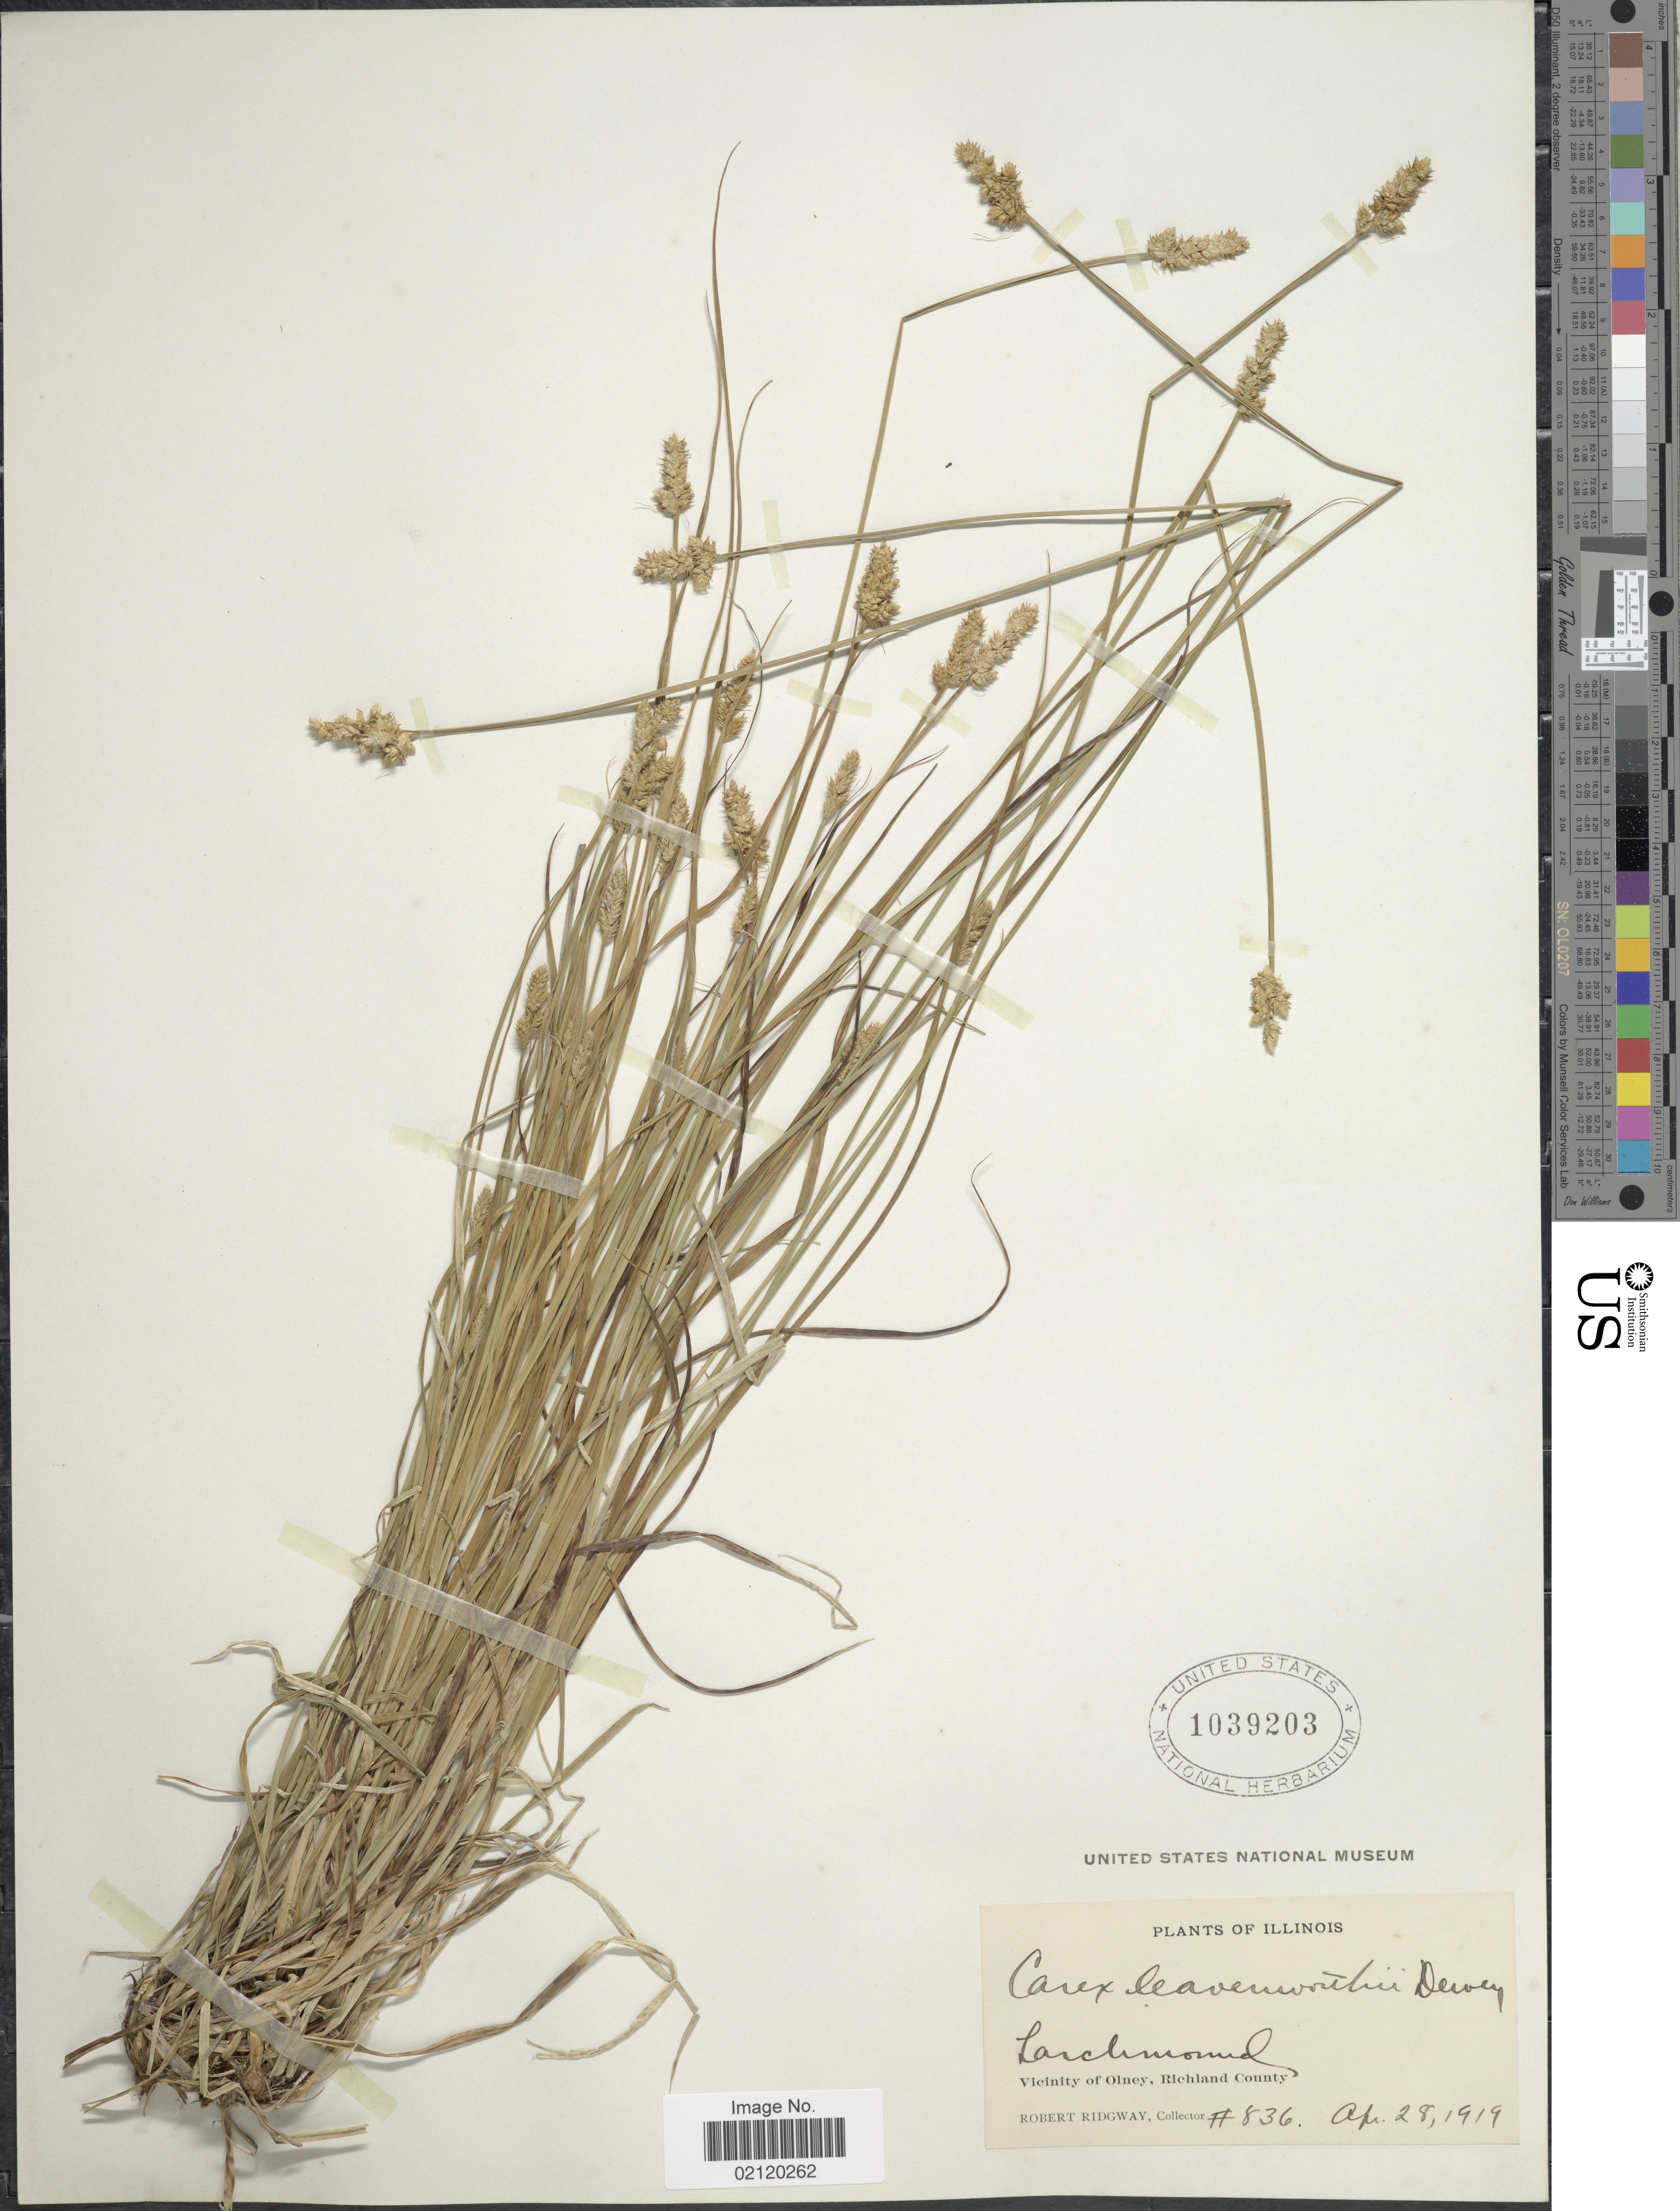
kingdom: Plantae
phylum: Tracheophyta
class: Liliopsida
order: Poales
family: Cyperaceae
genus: Carex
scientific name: Carex leavenworthii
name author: Dewey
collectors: R. Ridgway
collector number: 836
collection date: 1919-04-28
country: United States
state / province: Illinois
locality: Larchmound, Vicinity of Olney, Richland County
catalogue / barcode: US 1039203